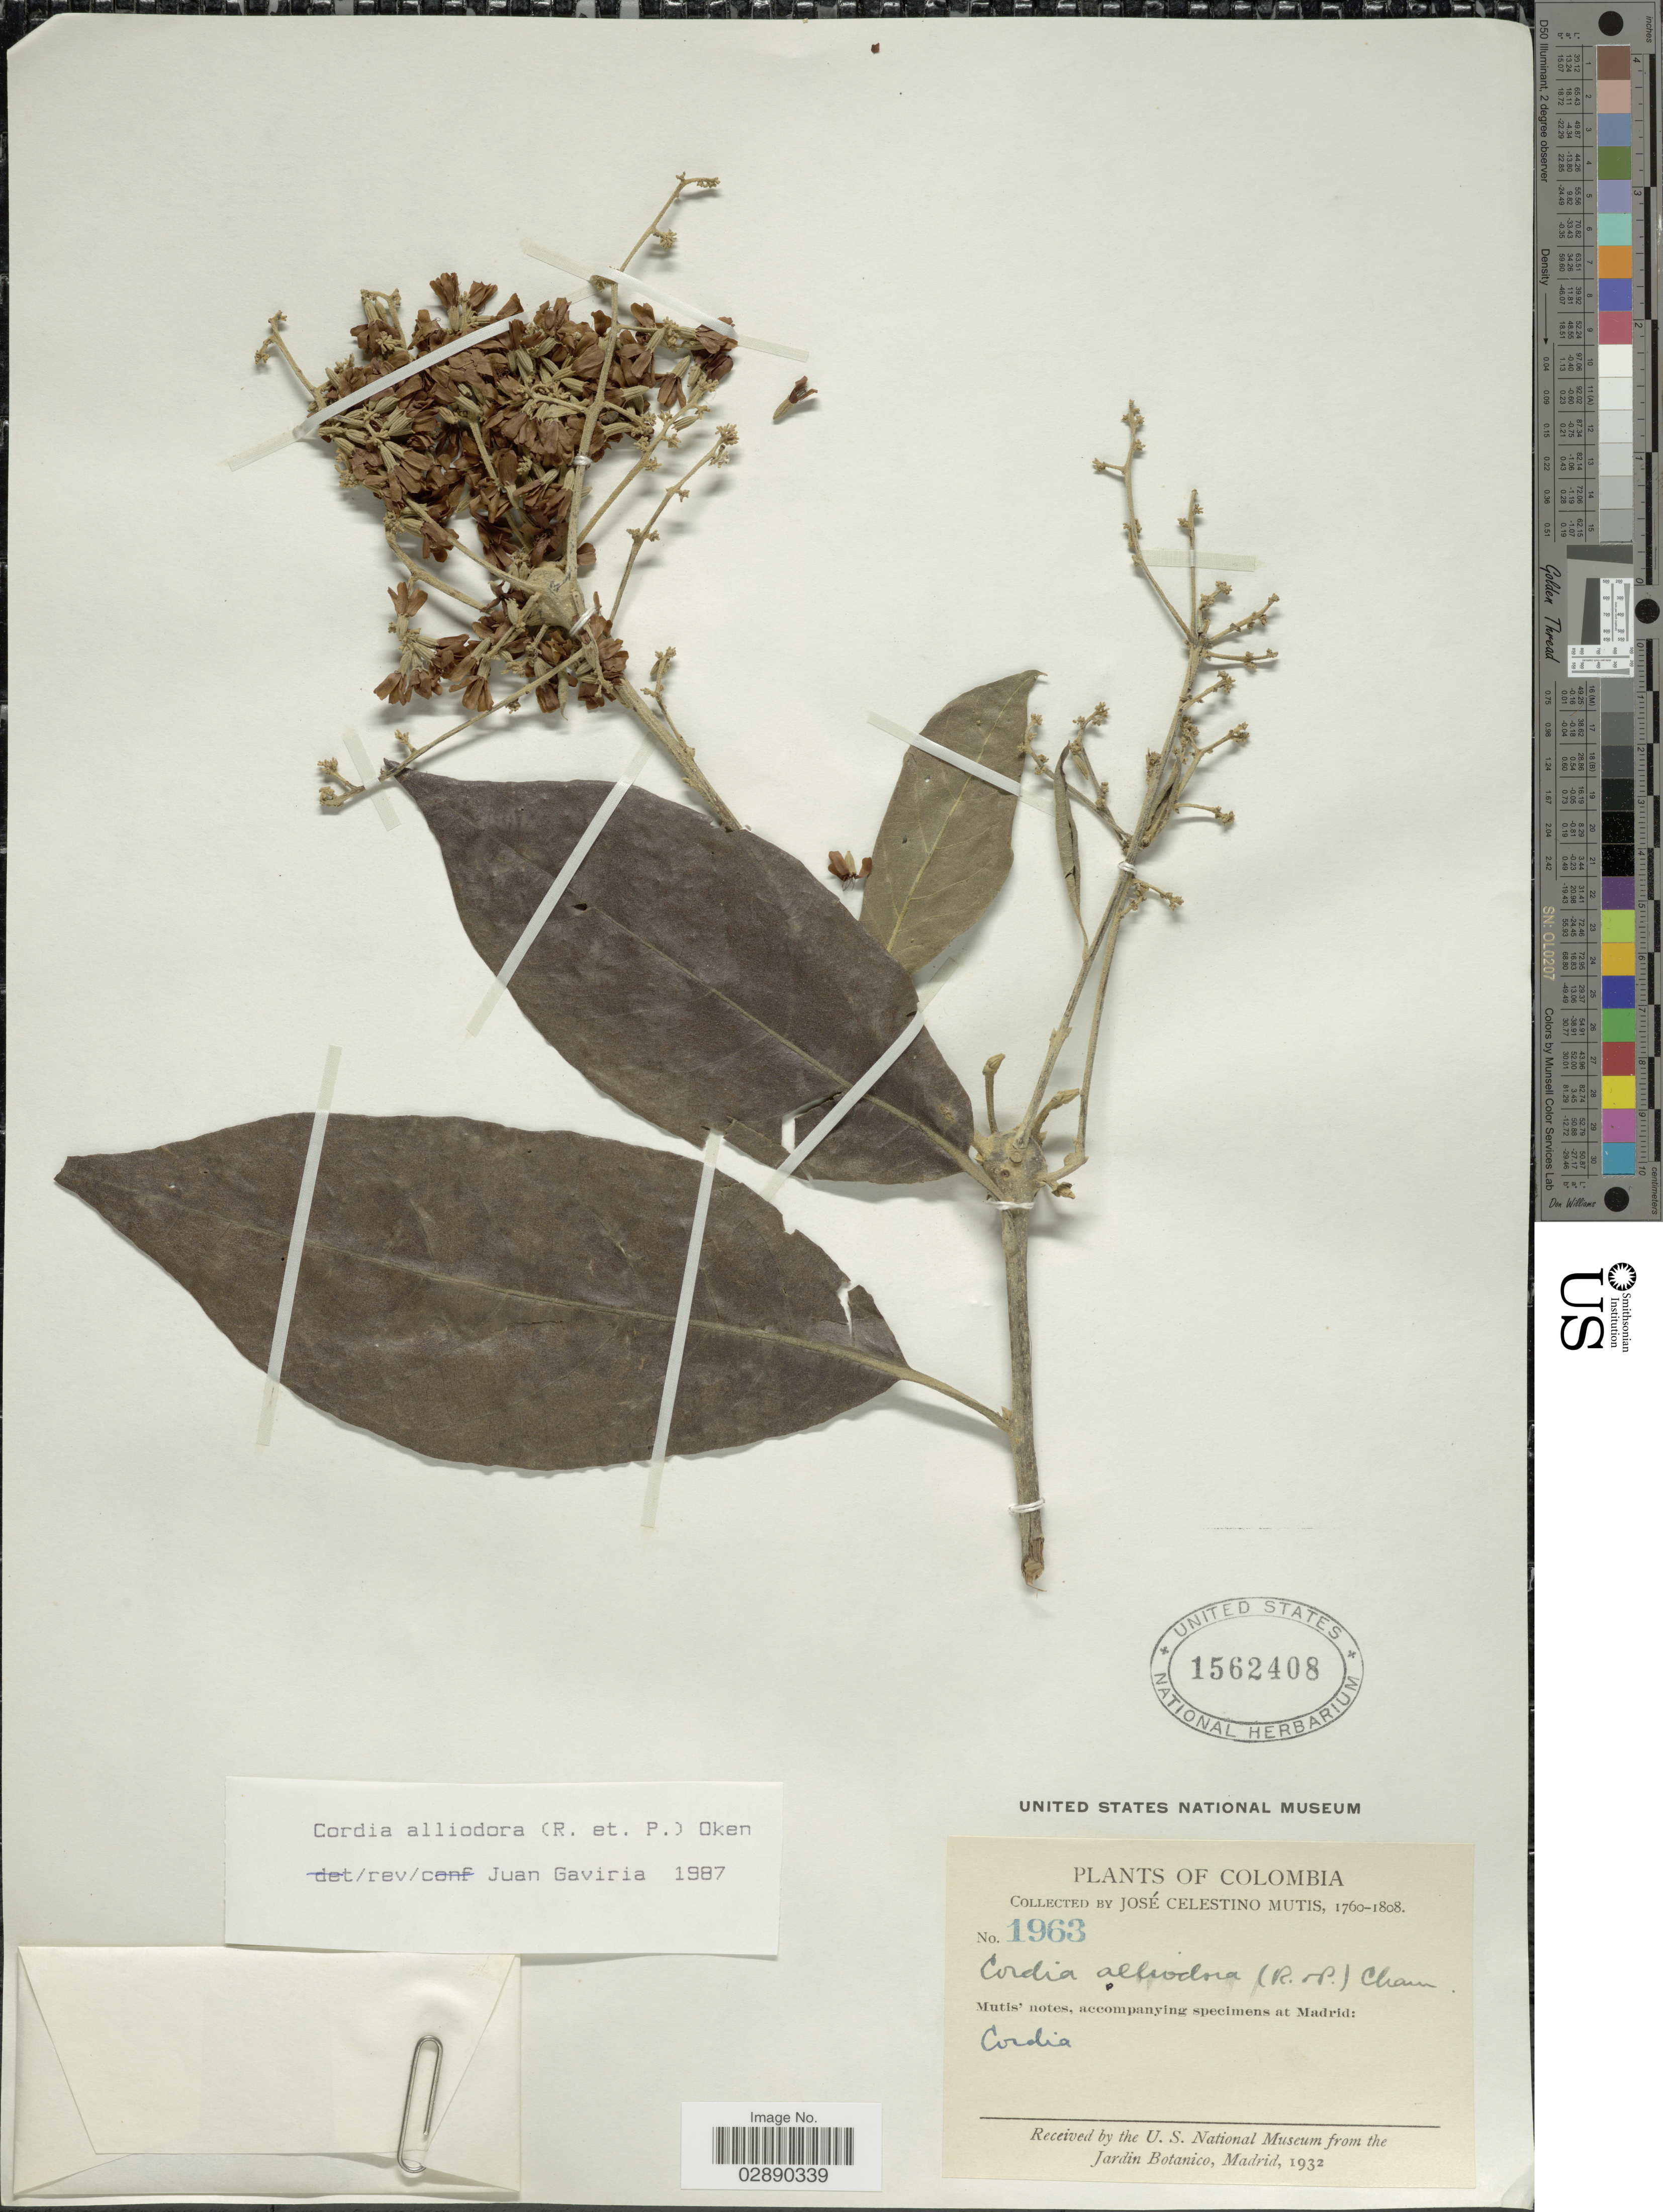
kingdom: Plantae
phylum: Tracheophyta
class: Magnoliopsida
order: Boraginales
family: Cordiaceae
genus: Cordia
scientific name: Cordia alliodora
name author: (Ruiz & Pav.) Oken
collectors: J. C. B. Mutis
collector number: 1963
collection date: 1760/1808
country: Colombia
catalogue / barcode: US 1562408